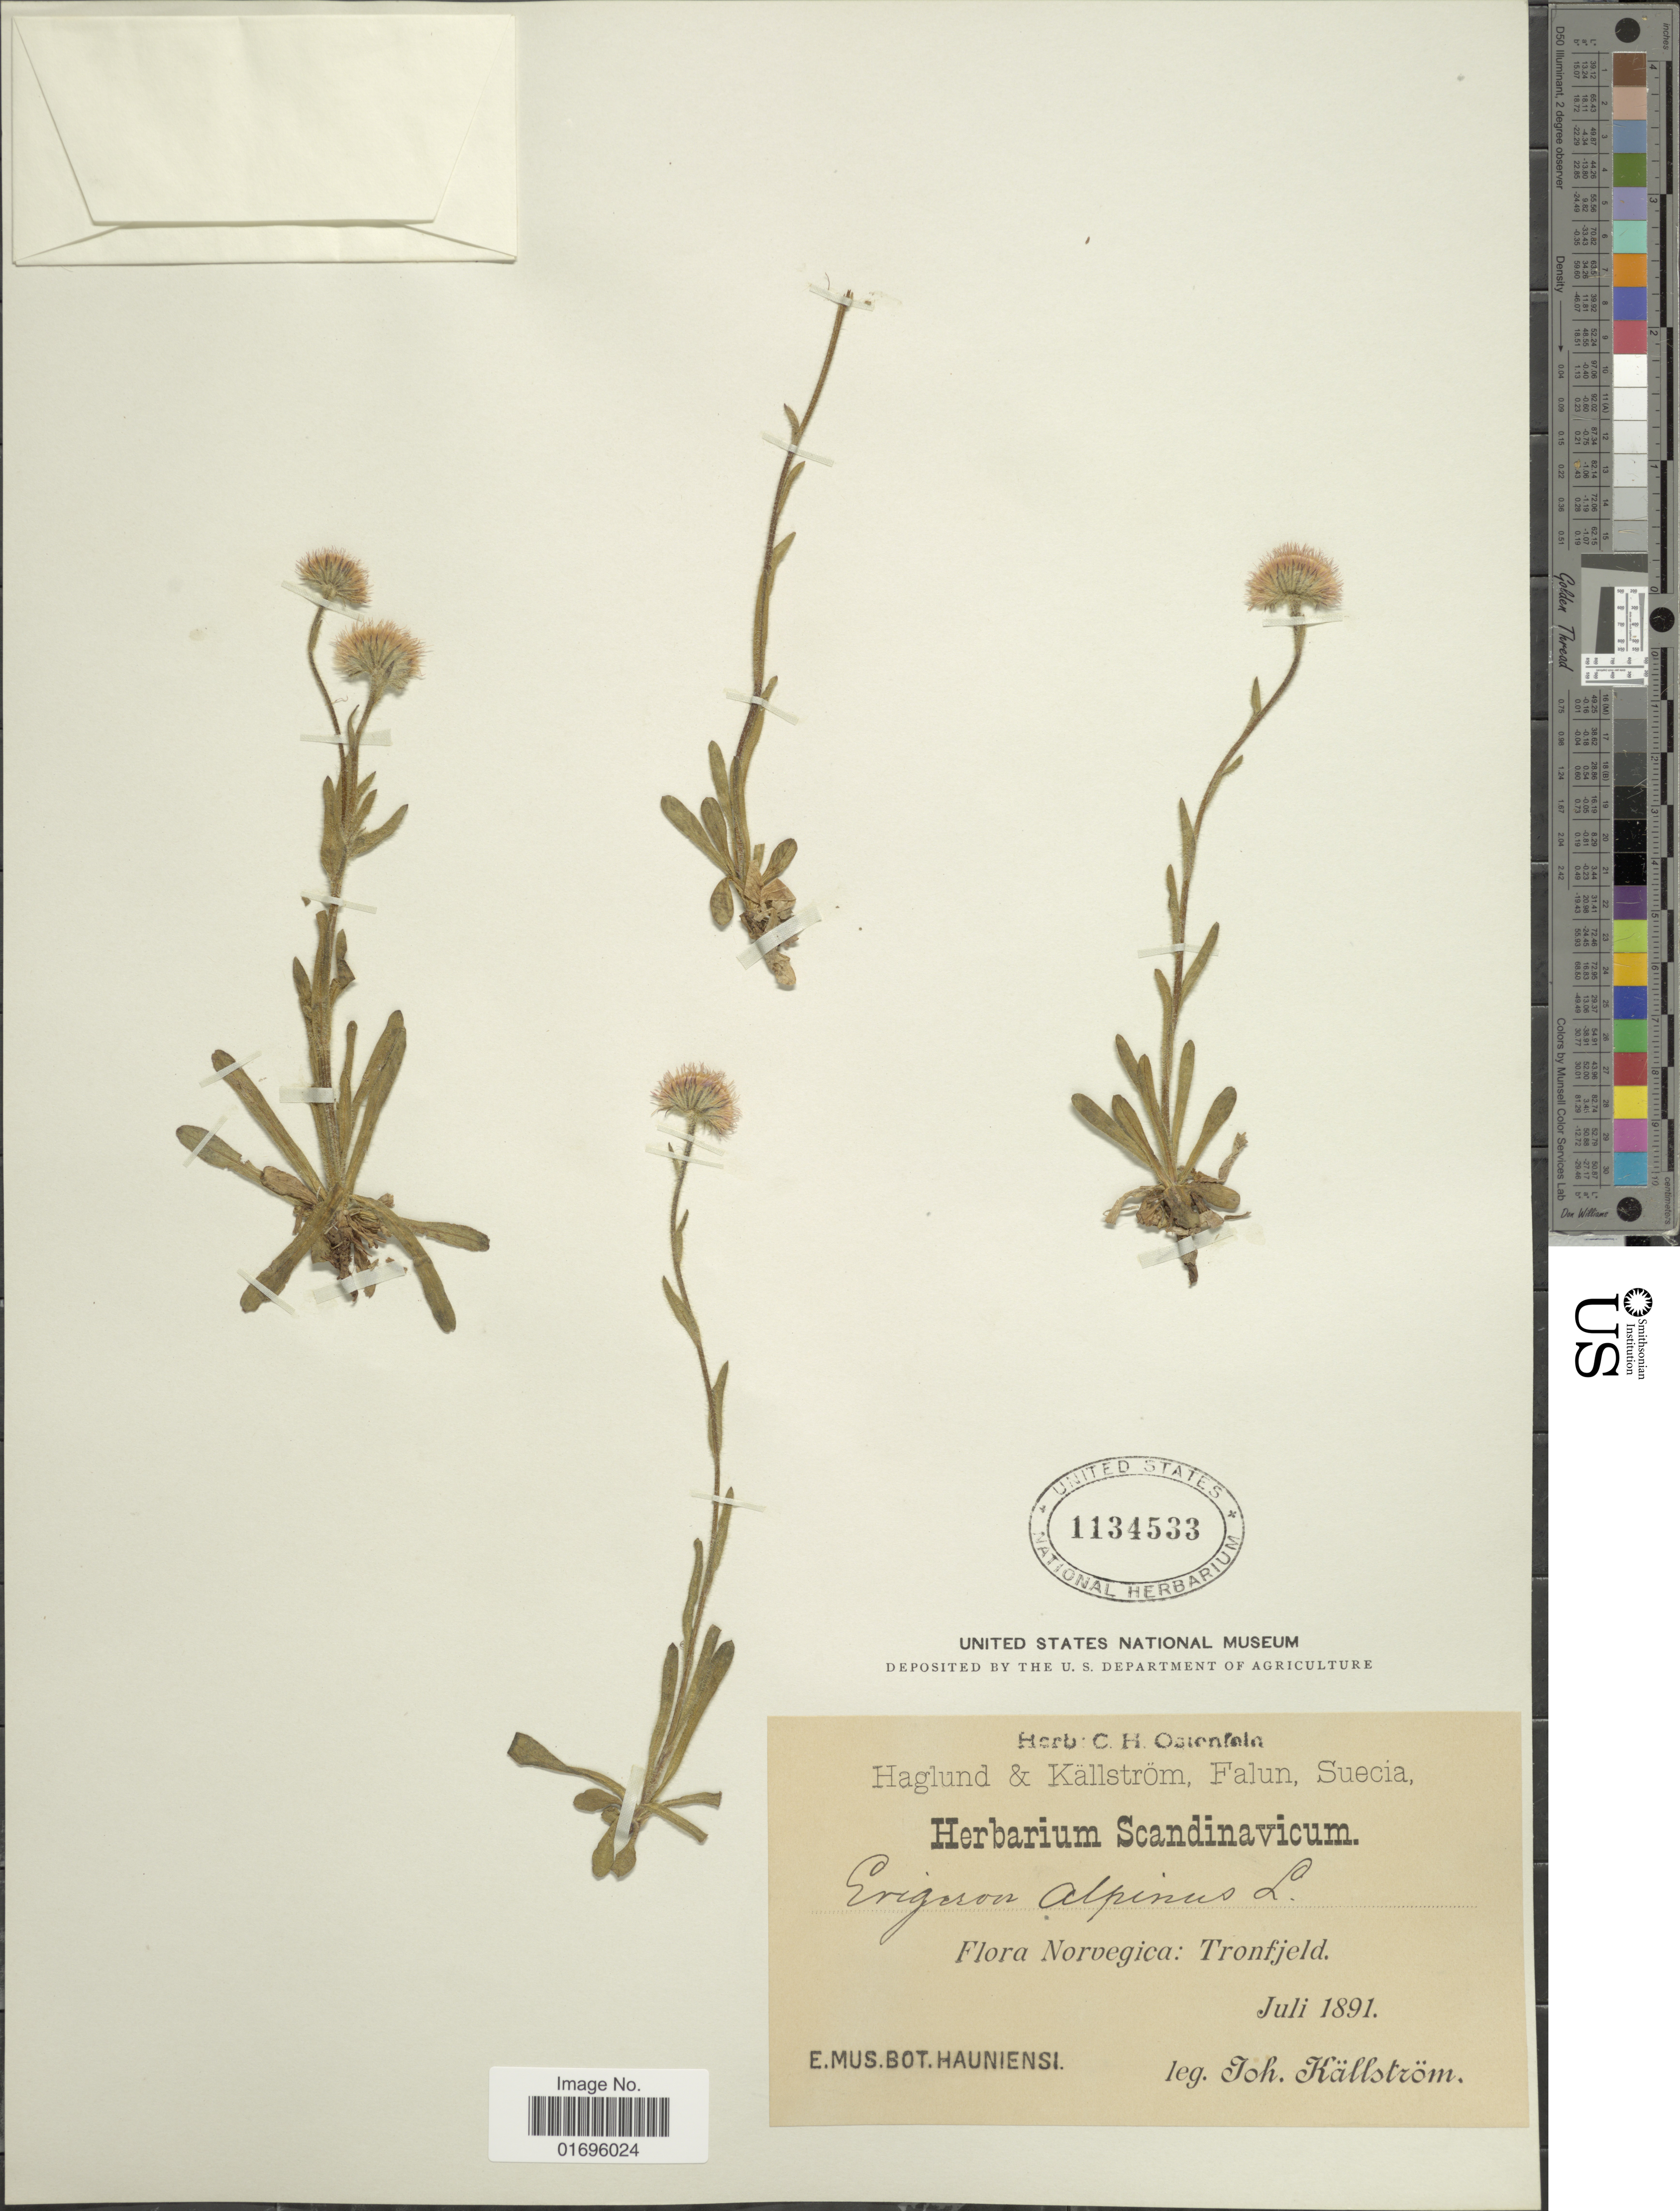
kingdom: Plantae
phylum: Tracheophyta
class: Magnoliopsida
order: Asterales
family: Asteraceae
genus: Aster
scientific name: Aster alpinus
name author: L.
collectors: J. Källström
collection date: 1891-07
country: Norway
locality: Norvegica: Tronfjeld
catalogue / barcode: US 1134533